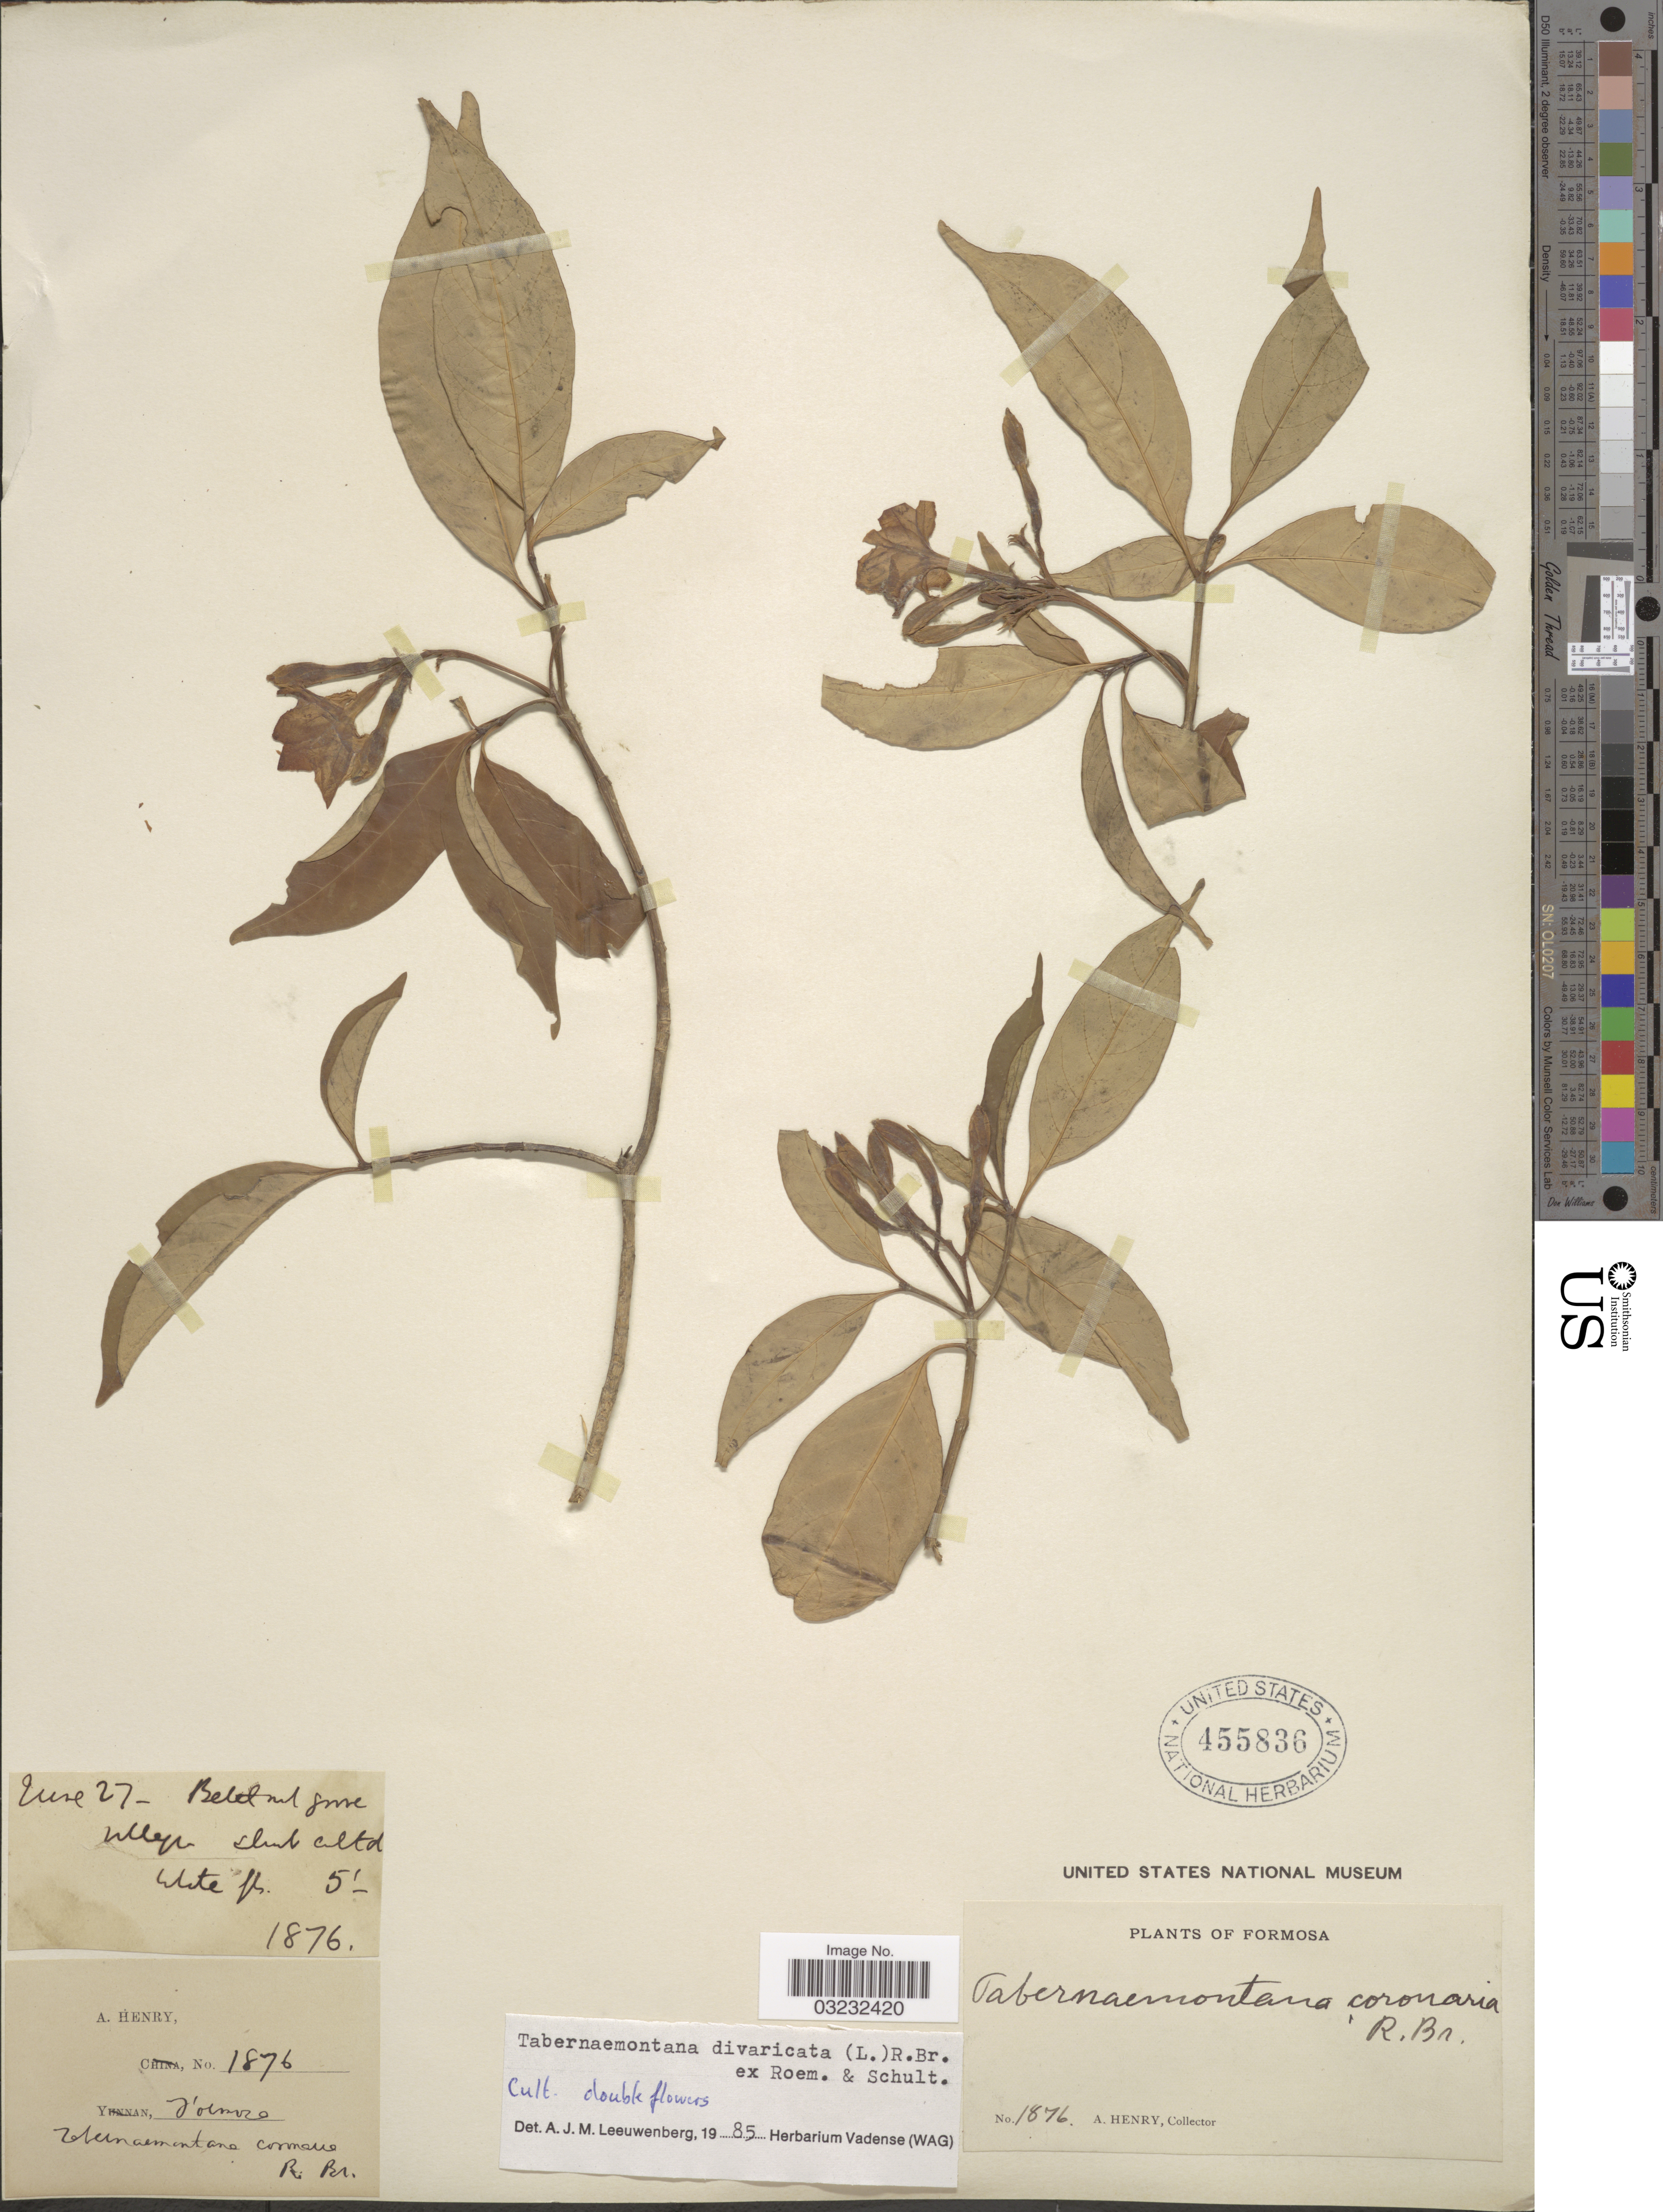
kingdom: Plantae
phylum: Tracheophyta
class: Magnoliopsida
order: Gentianales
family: Apocynaceae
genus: Tabernaemontana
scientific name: Tabernaemontana divaricata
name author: (L.) R. Br. ex Roem. & Schult.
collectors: A. Henry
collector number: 1876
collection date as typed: Transcribed d/m/y: /6/27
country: Taiwan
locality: Formosa.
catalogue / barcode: US 455836